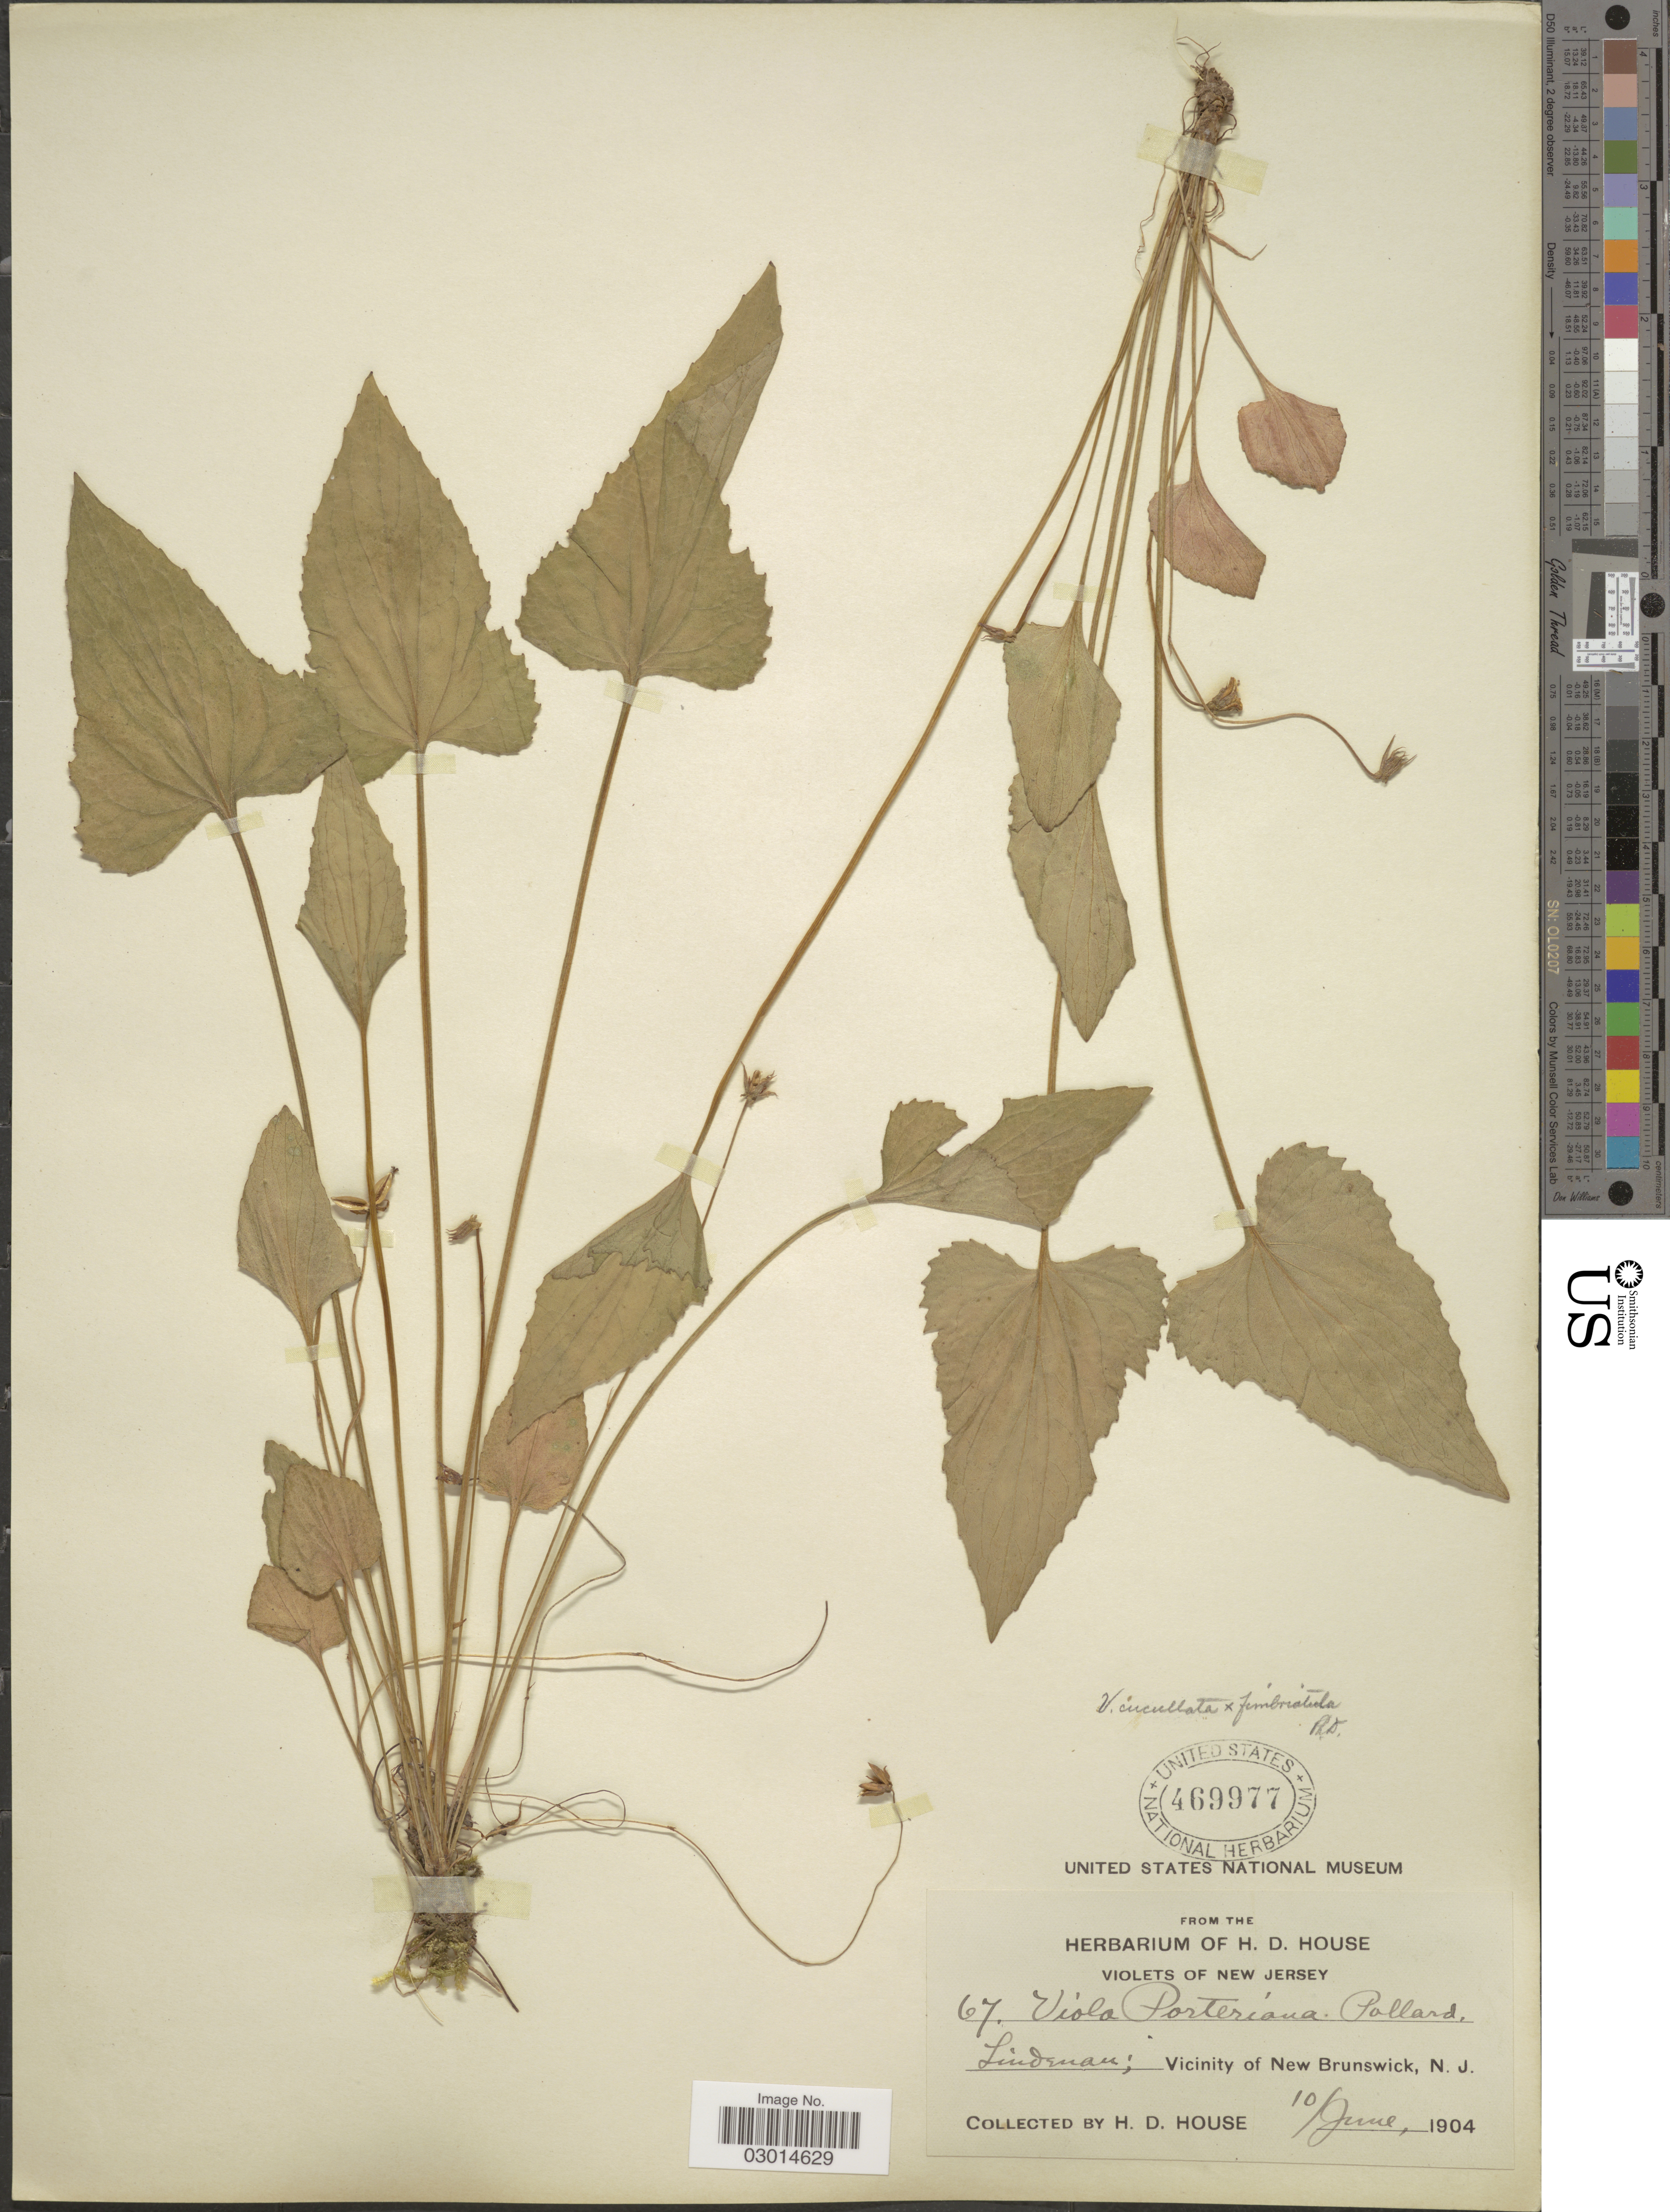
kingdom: Plantae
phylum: Tracheophyta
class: Magnoliopsida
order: Malpighiales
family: Violaceae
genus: Viola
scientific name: Viola dentata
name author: Pursh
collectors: H. D. House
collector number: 67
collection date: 1904-06-10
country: United States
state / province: New Jersey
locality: Lindenau; Vicinity of New Brunswick.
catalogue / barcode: US 469977